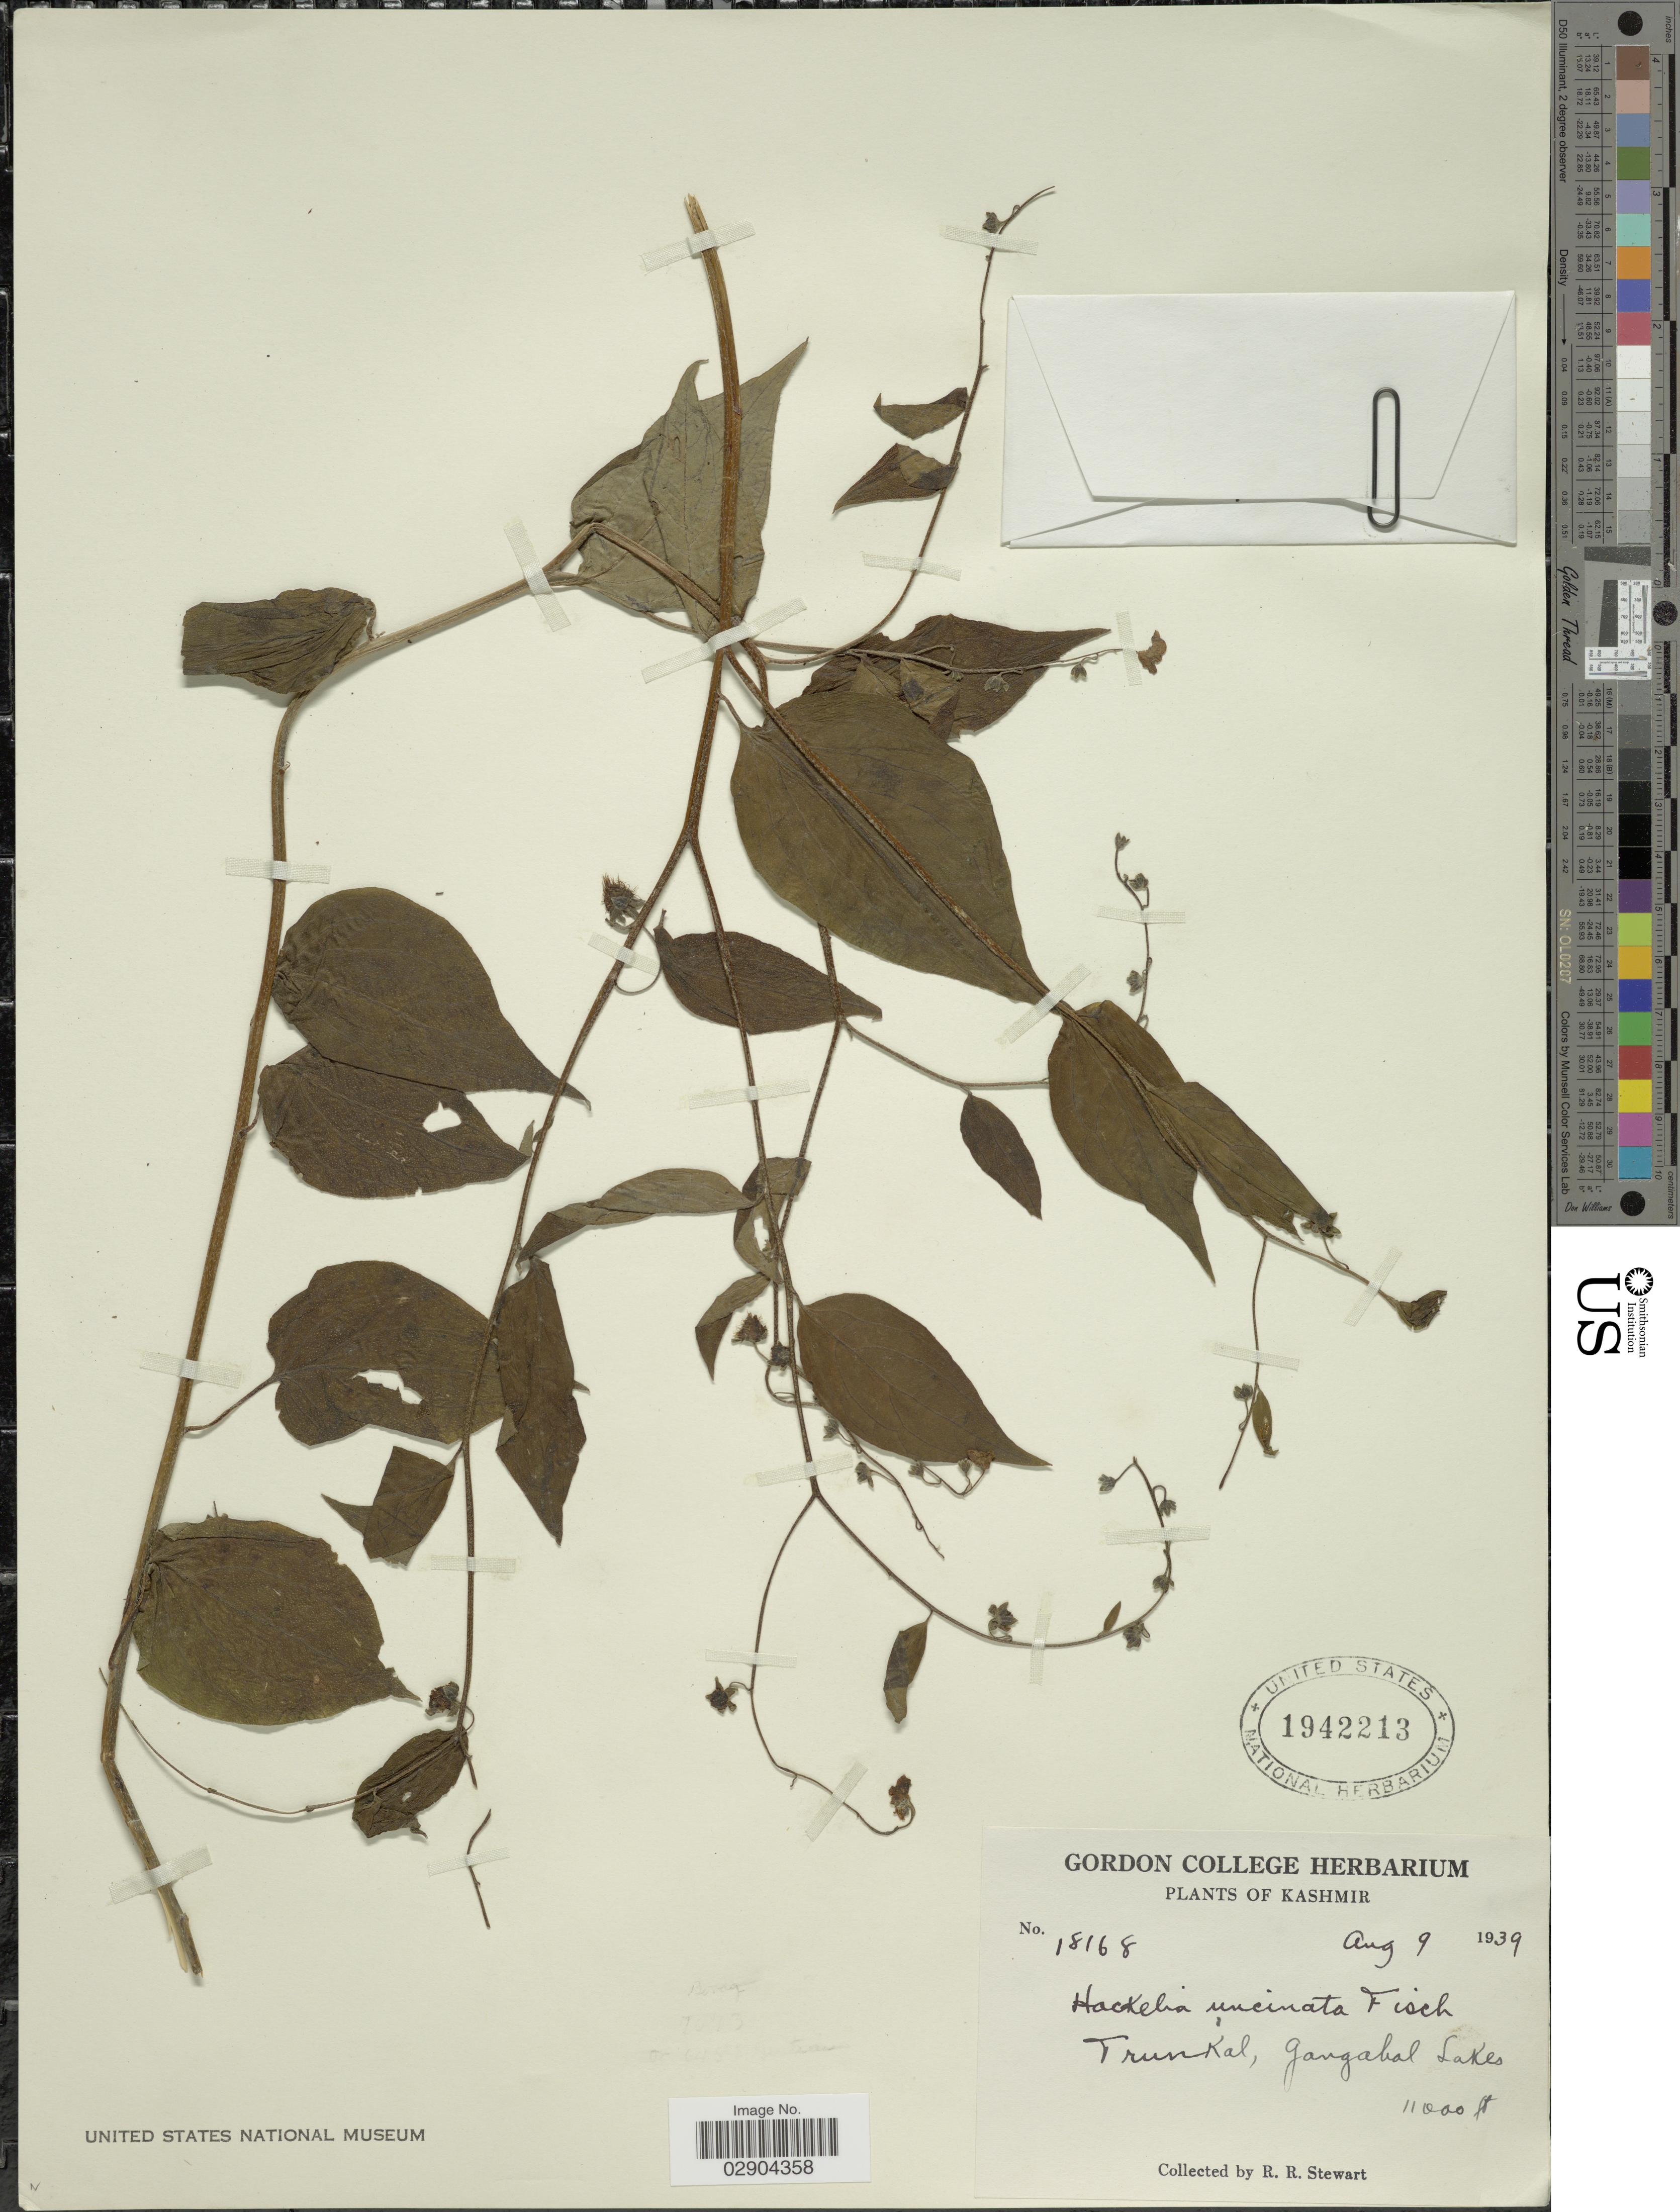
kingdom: Plantae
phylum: Tracheophyta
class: Magnoliopsida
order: Boraginales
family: Boraginaceae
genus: Hackelia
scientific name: Hackelia uncinata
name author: (Benth.) C.E.C. Fisch.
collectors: R. Stewart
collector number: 18168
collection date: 1939-08-09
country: India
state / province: Jammu and Kashmir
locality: Kashmir. Trunkal, Gangabal Lakes.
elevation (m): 3353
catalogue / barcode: US 1942213